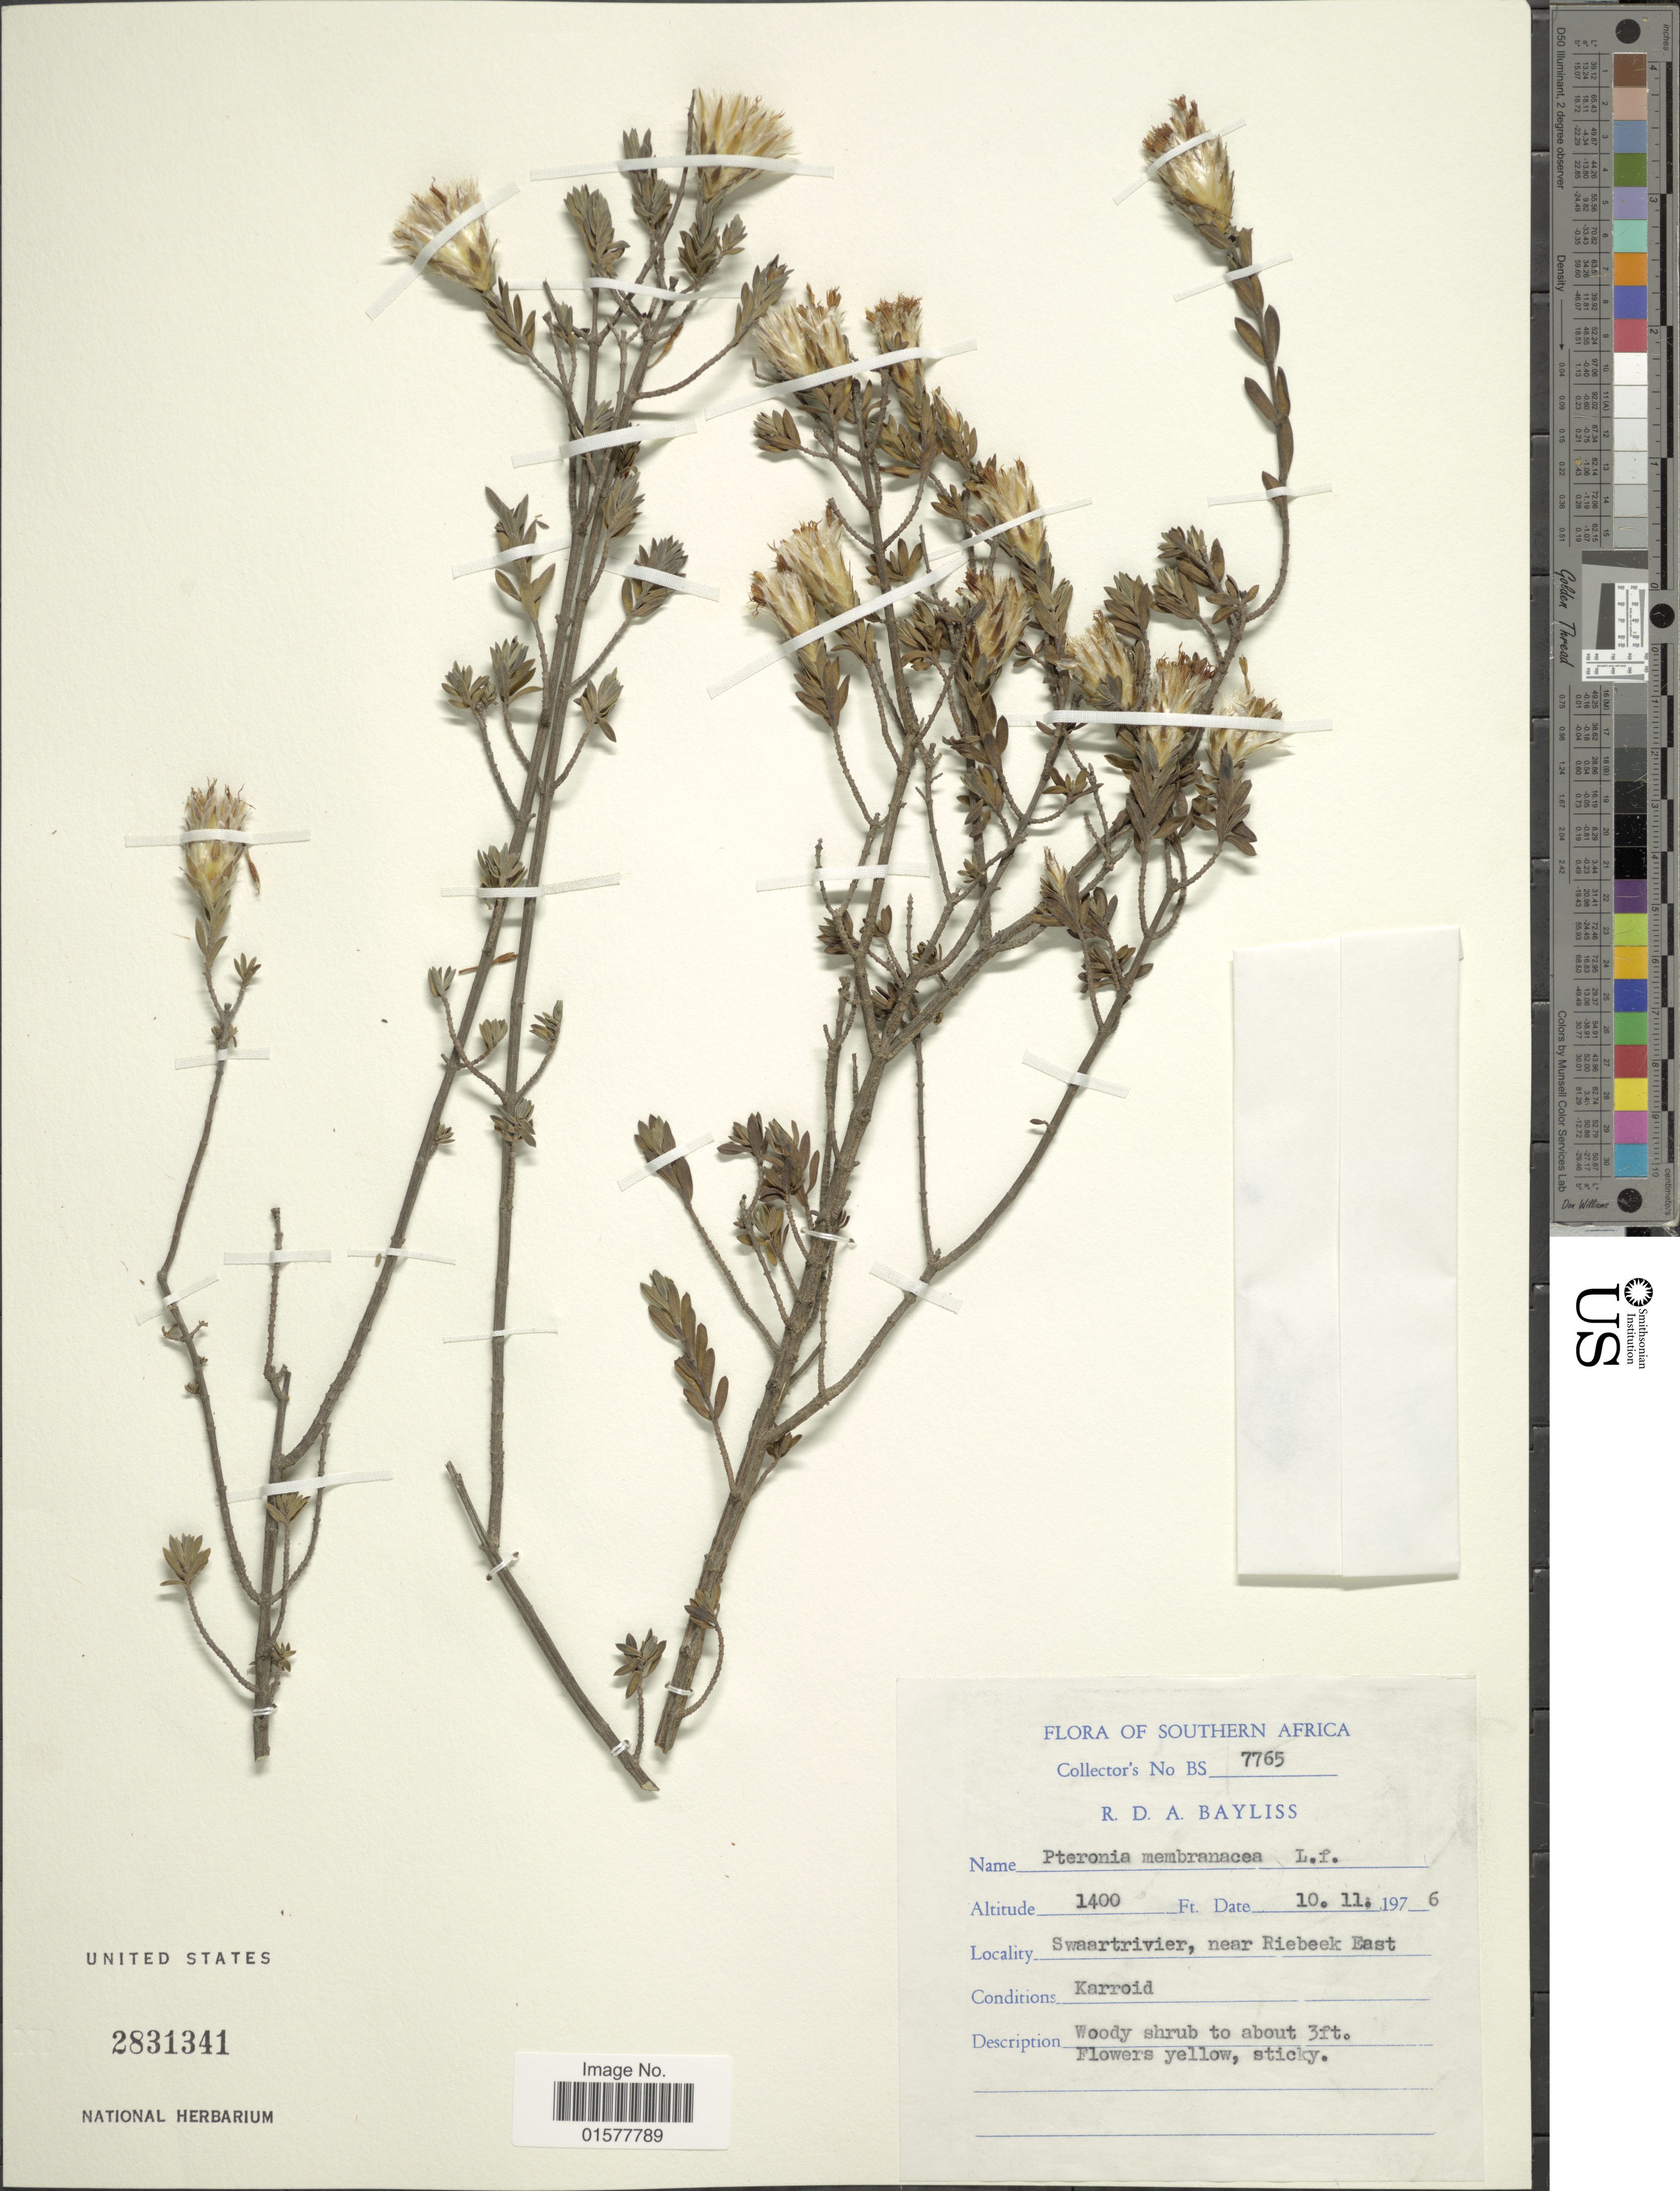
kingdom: Plantae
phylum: Tracheophyta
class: Magnoliopsida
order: Asterales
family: Asteraceae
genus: Pteronia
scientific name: Pteronia membranacea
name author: L. f.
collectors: R. Bayliss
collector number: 7765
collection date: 1976-11-10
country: South Africa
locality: Southern Africa, Swaartrivier, near Riebeek East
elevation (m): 427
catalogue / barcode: US 2831341